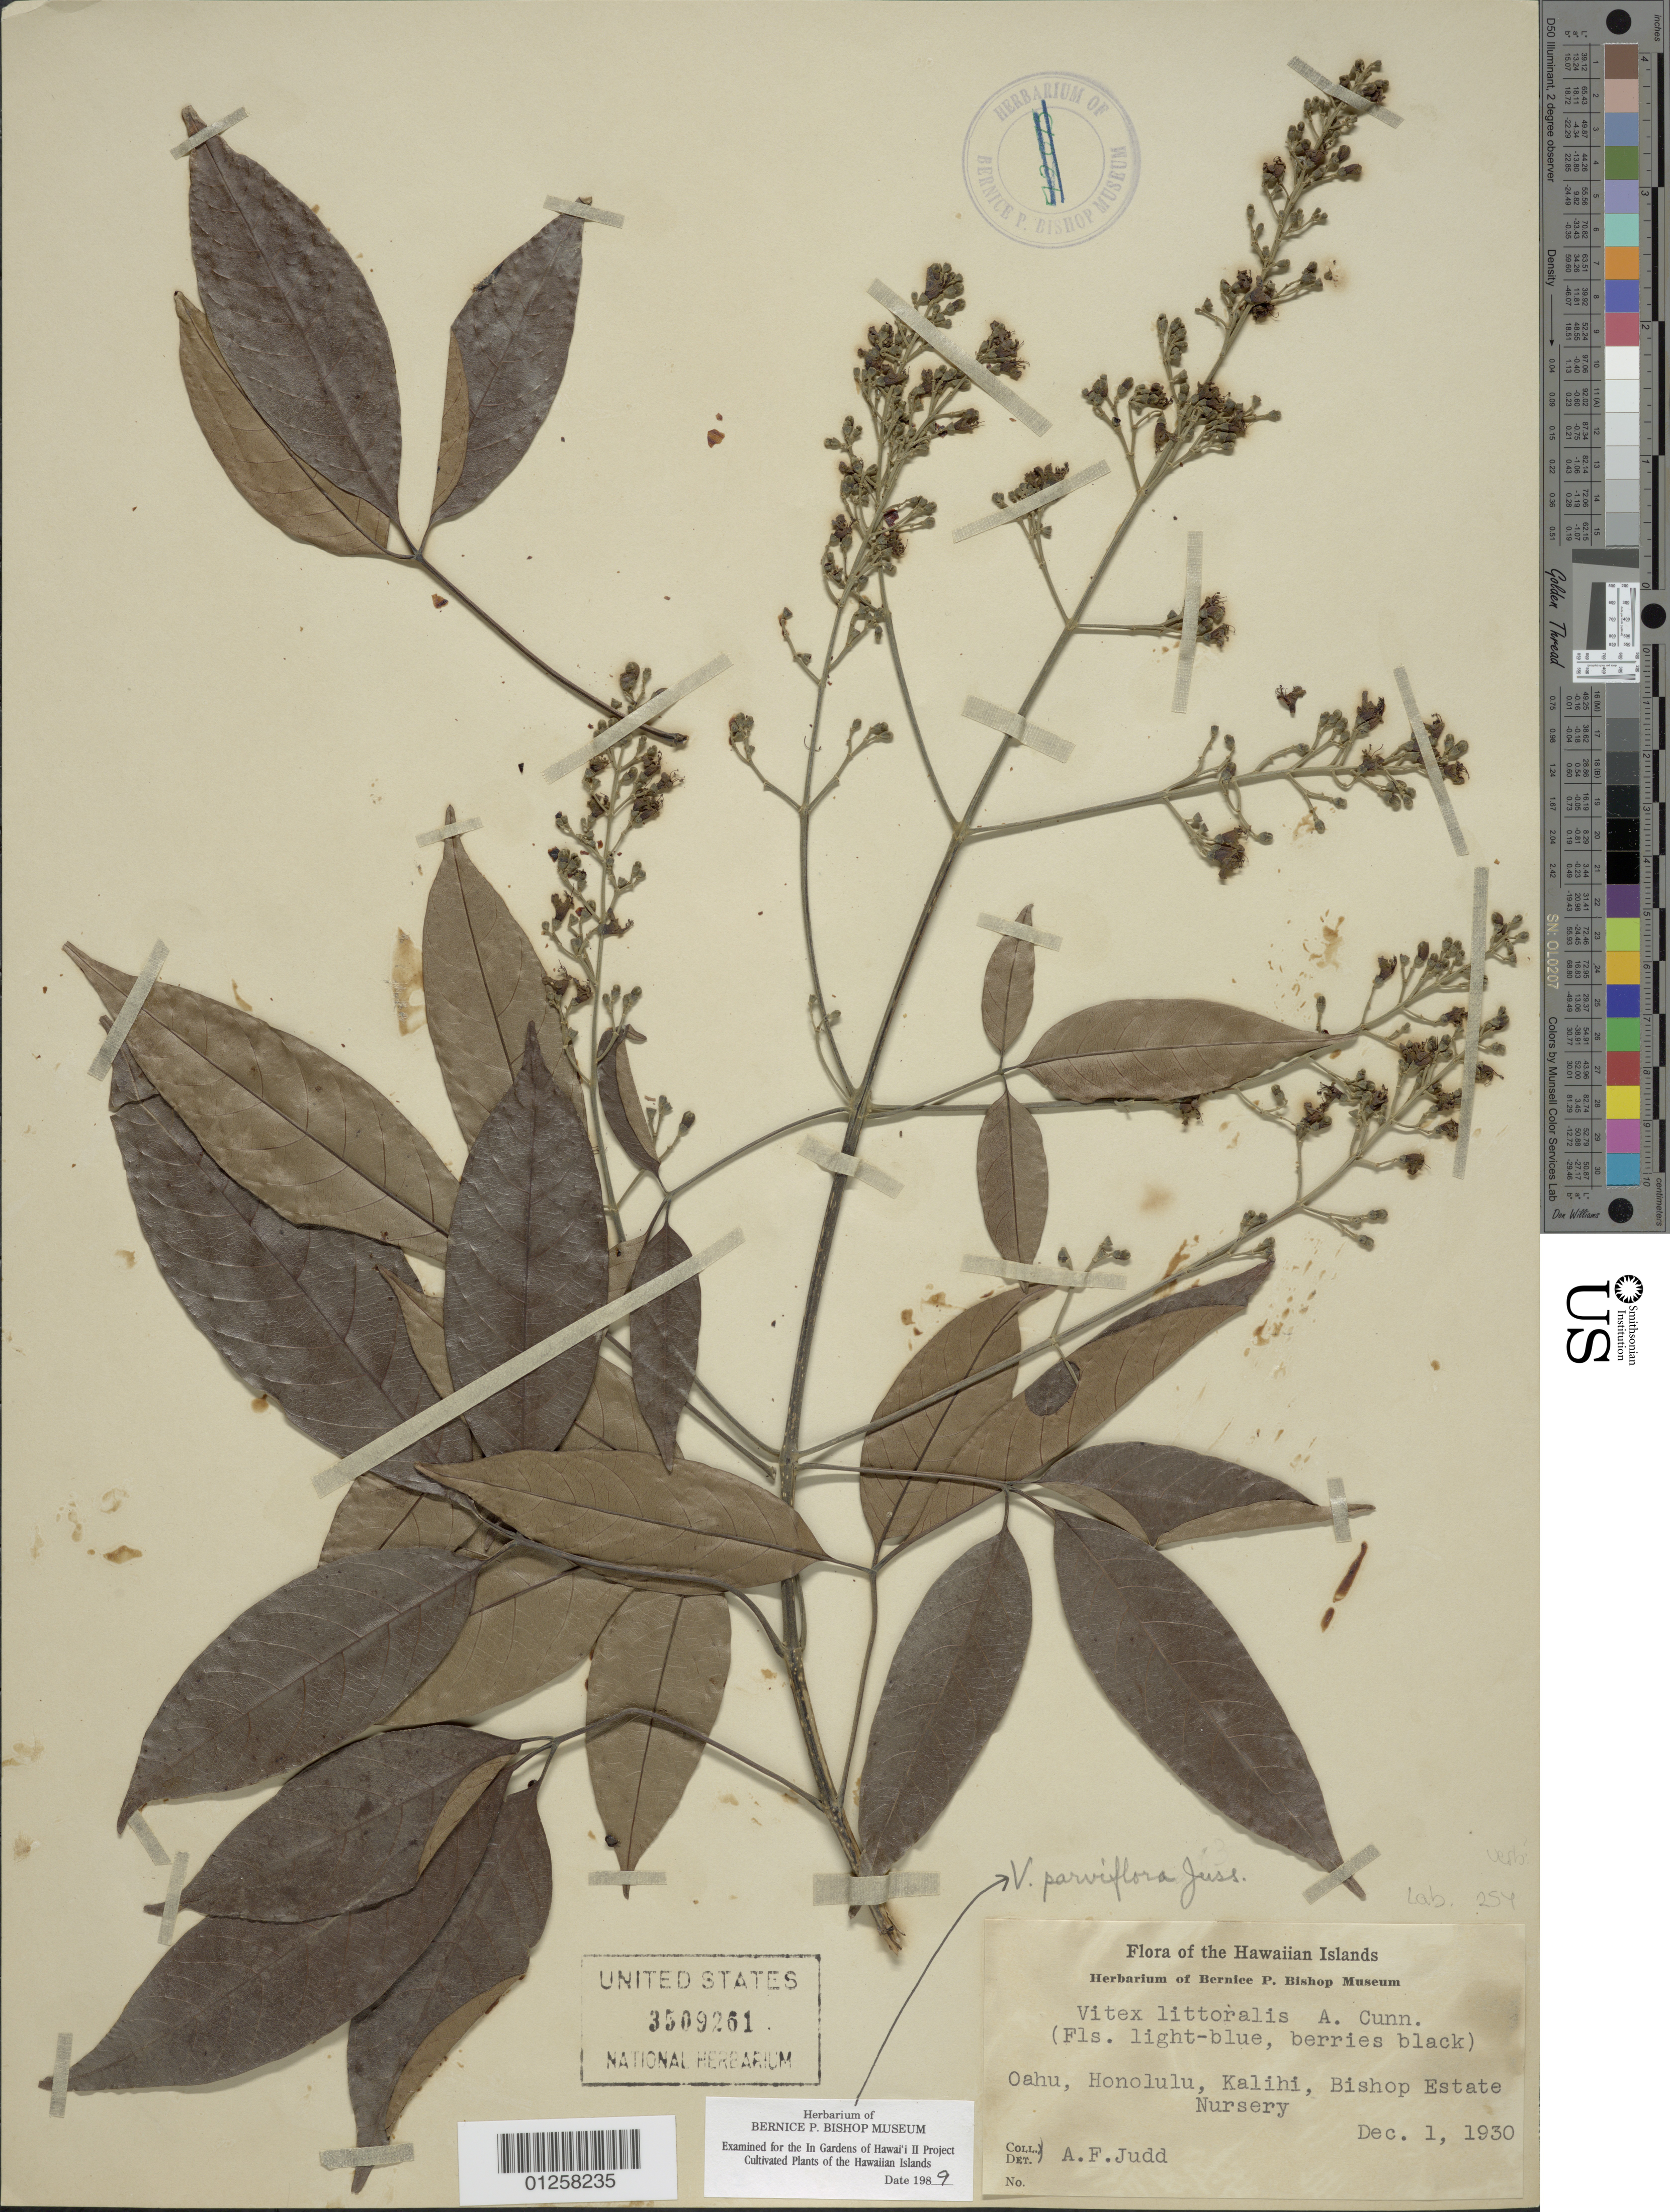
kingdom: Plantae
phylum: Tracheophyta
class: Magnoliopsida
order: Lamiales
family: Lamiaceae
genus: Vitex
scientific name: Vitex parviflora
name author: A. Juss.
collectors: A. Judd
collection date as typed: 01 Dec 1930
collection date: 1930-12-01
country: United States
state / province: Hawaii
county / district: Honolulu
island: Oahu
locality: Honolulu, kalihi, bishop estate nursery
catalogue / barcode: US 3509261